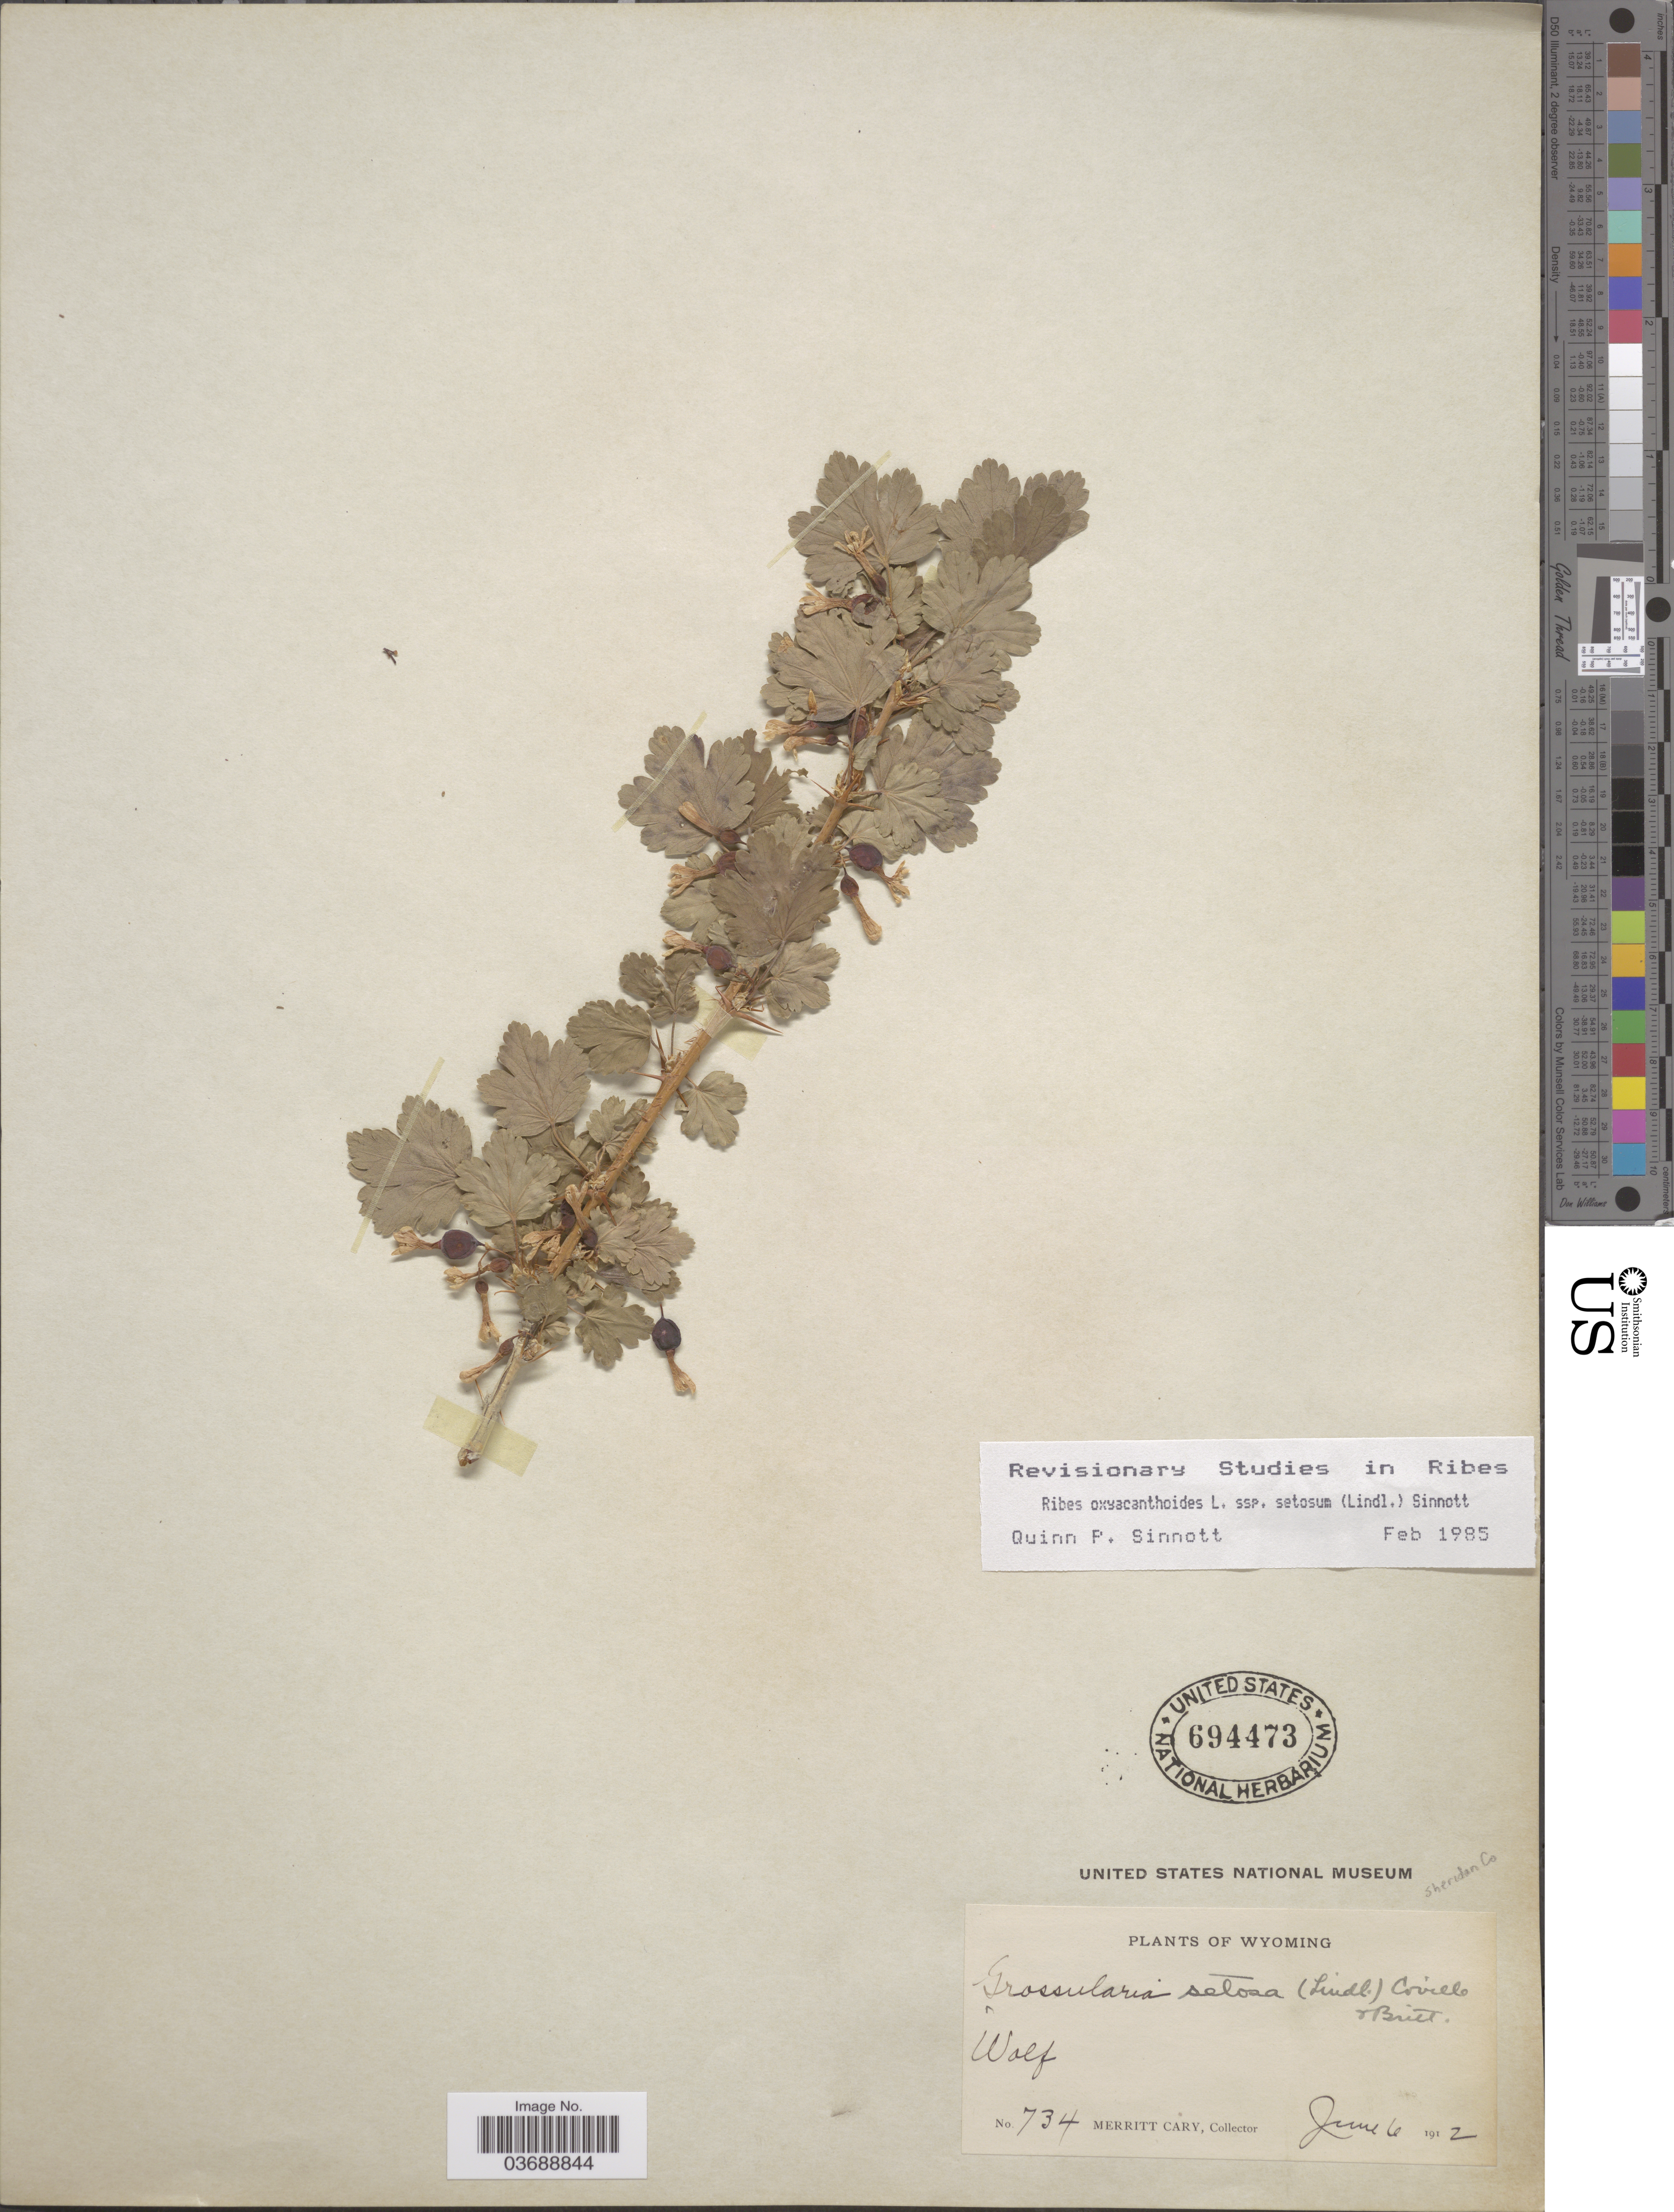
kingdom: Plantae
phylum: Tracheophyta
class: Magnoliopsida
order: Saxifragales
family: Grossulariaceae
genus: Ribes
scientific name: Ribes oxyacanthoides subsp. setosum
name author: (Lindl.) Q.P. Sinnott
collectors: M. Cary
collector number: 734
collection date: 1912-06-06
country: United States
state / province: Wyoming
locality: Wolf.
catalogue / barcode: US 694473